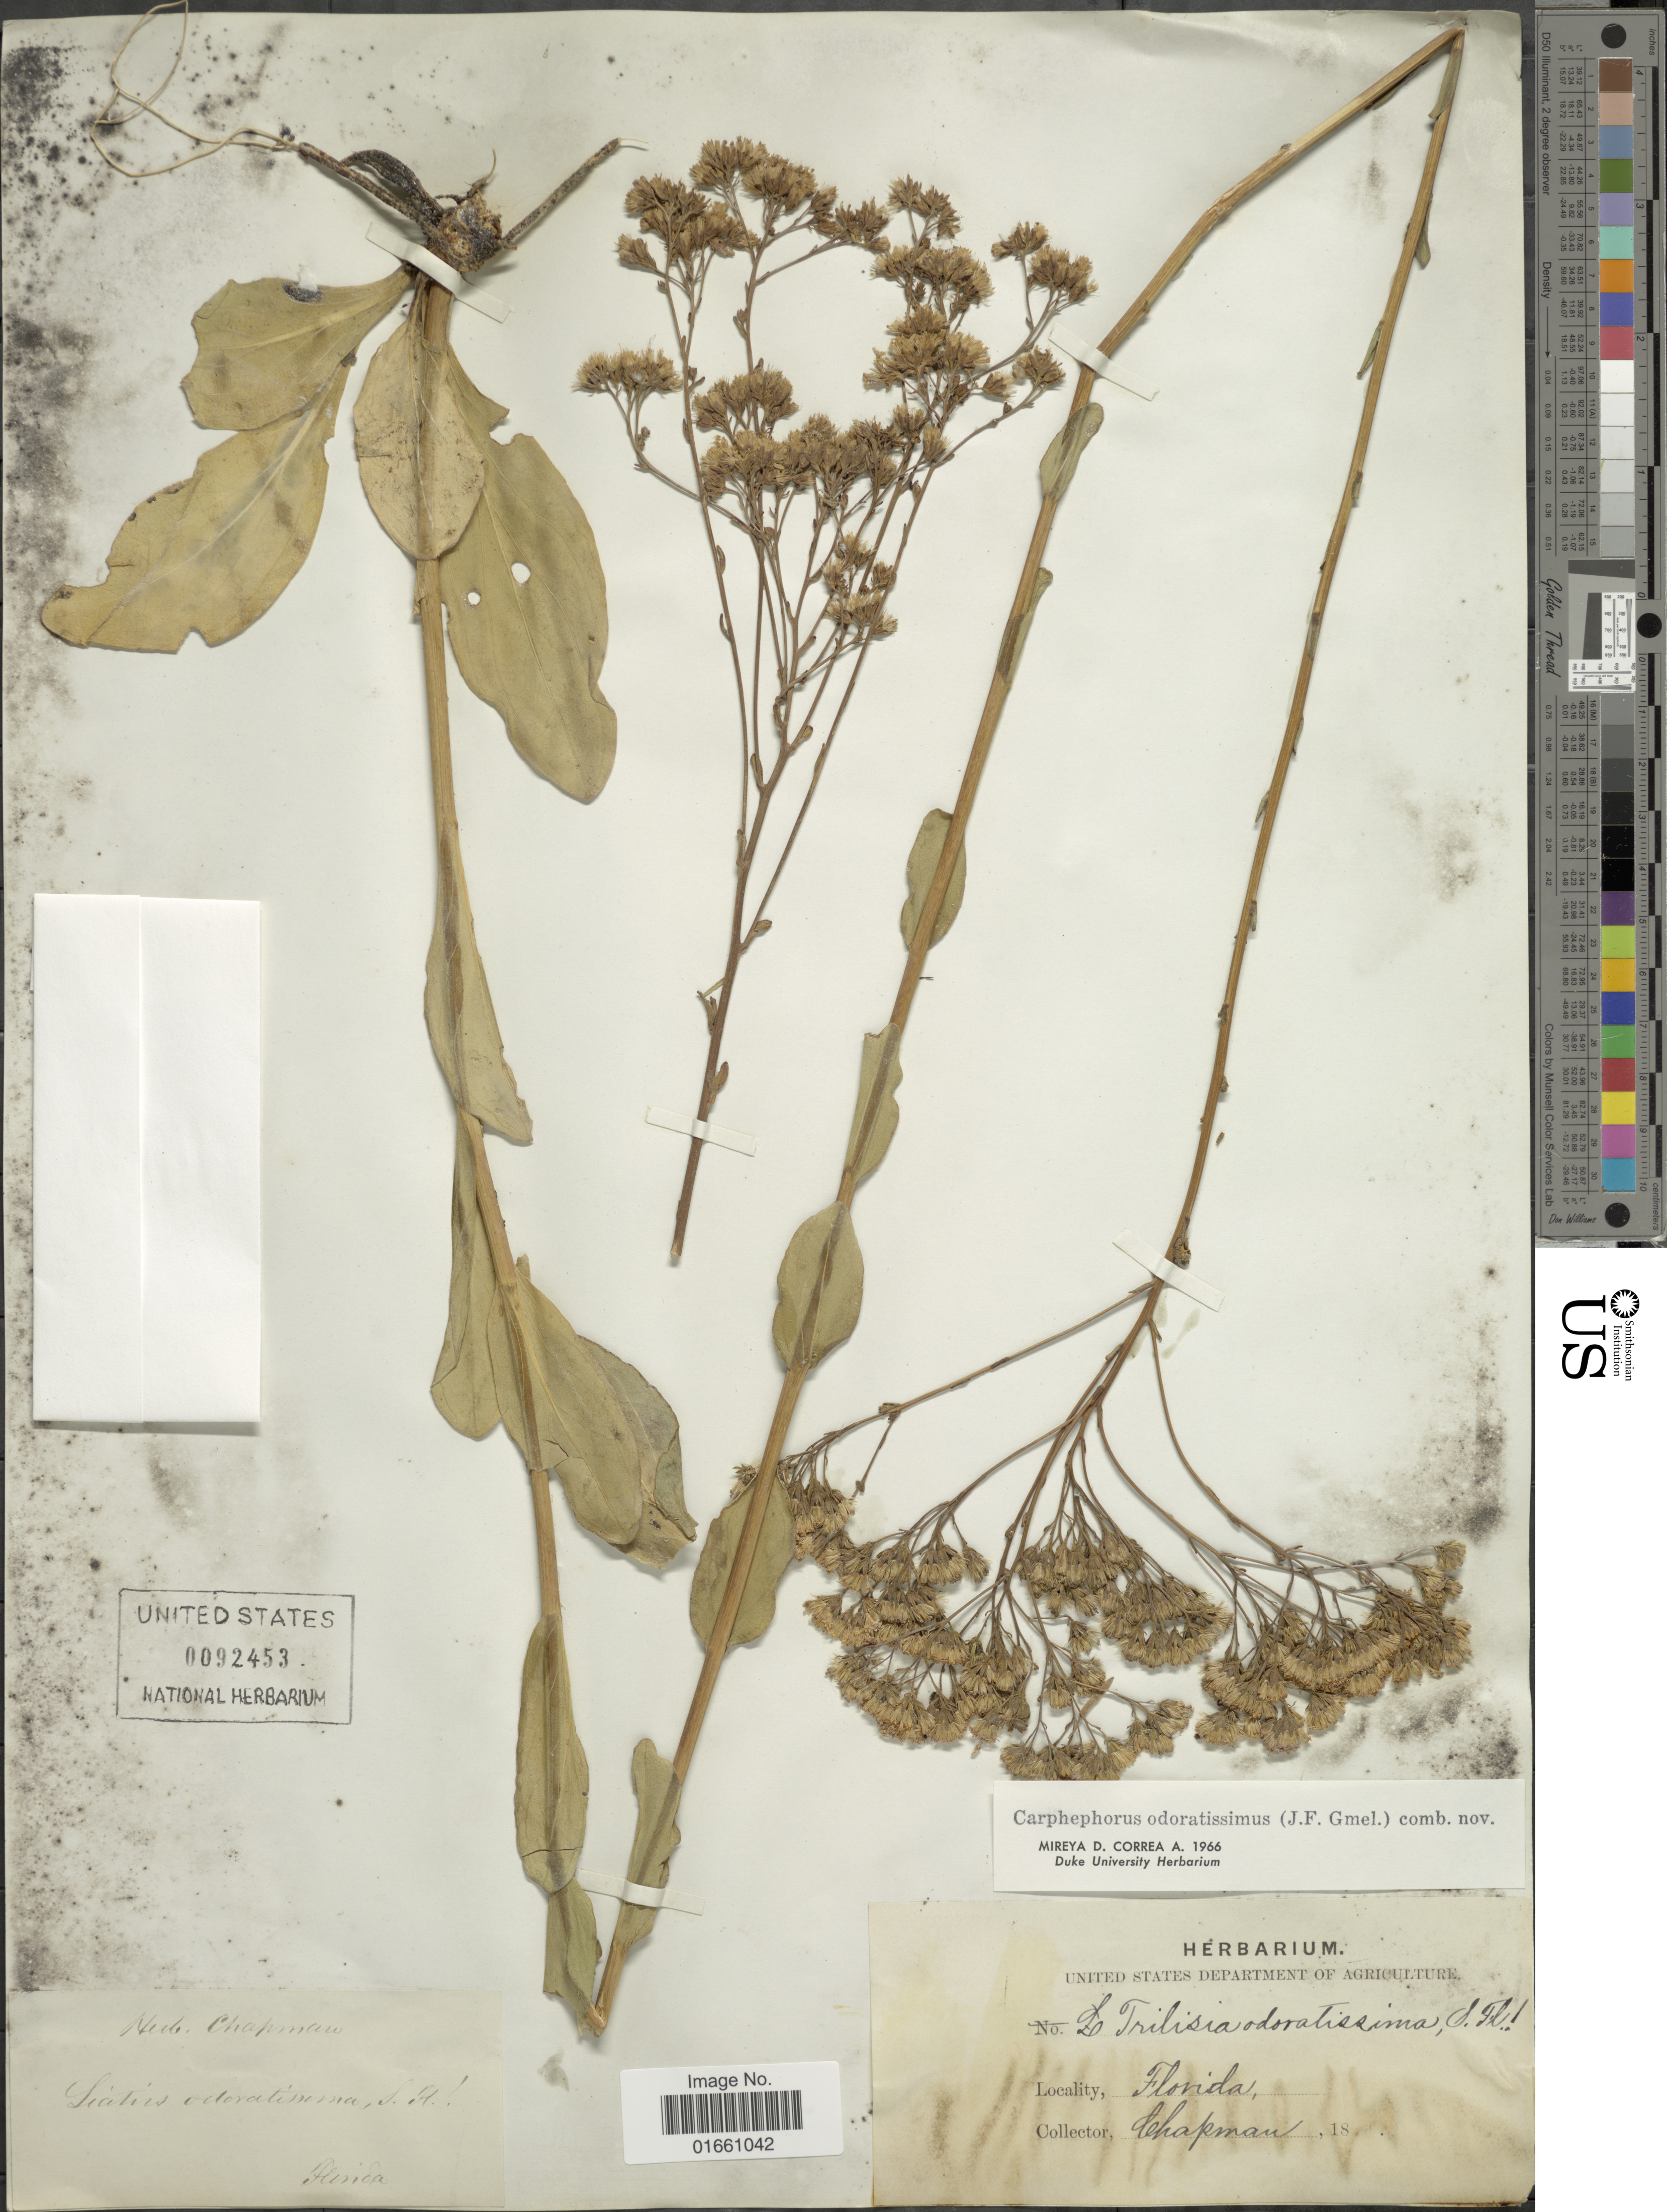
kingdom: Plantae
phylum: Tracheophyta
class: Magnoliopsida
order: Asterales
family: Asteraceae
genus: Trilisa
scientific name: Trilisa odoratissima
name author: (J.F. Gmel.) Cass.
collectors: A. Chapman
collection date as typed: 18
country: United States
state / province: Florida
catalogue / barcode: US 92453